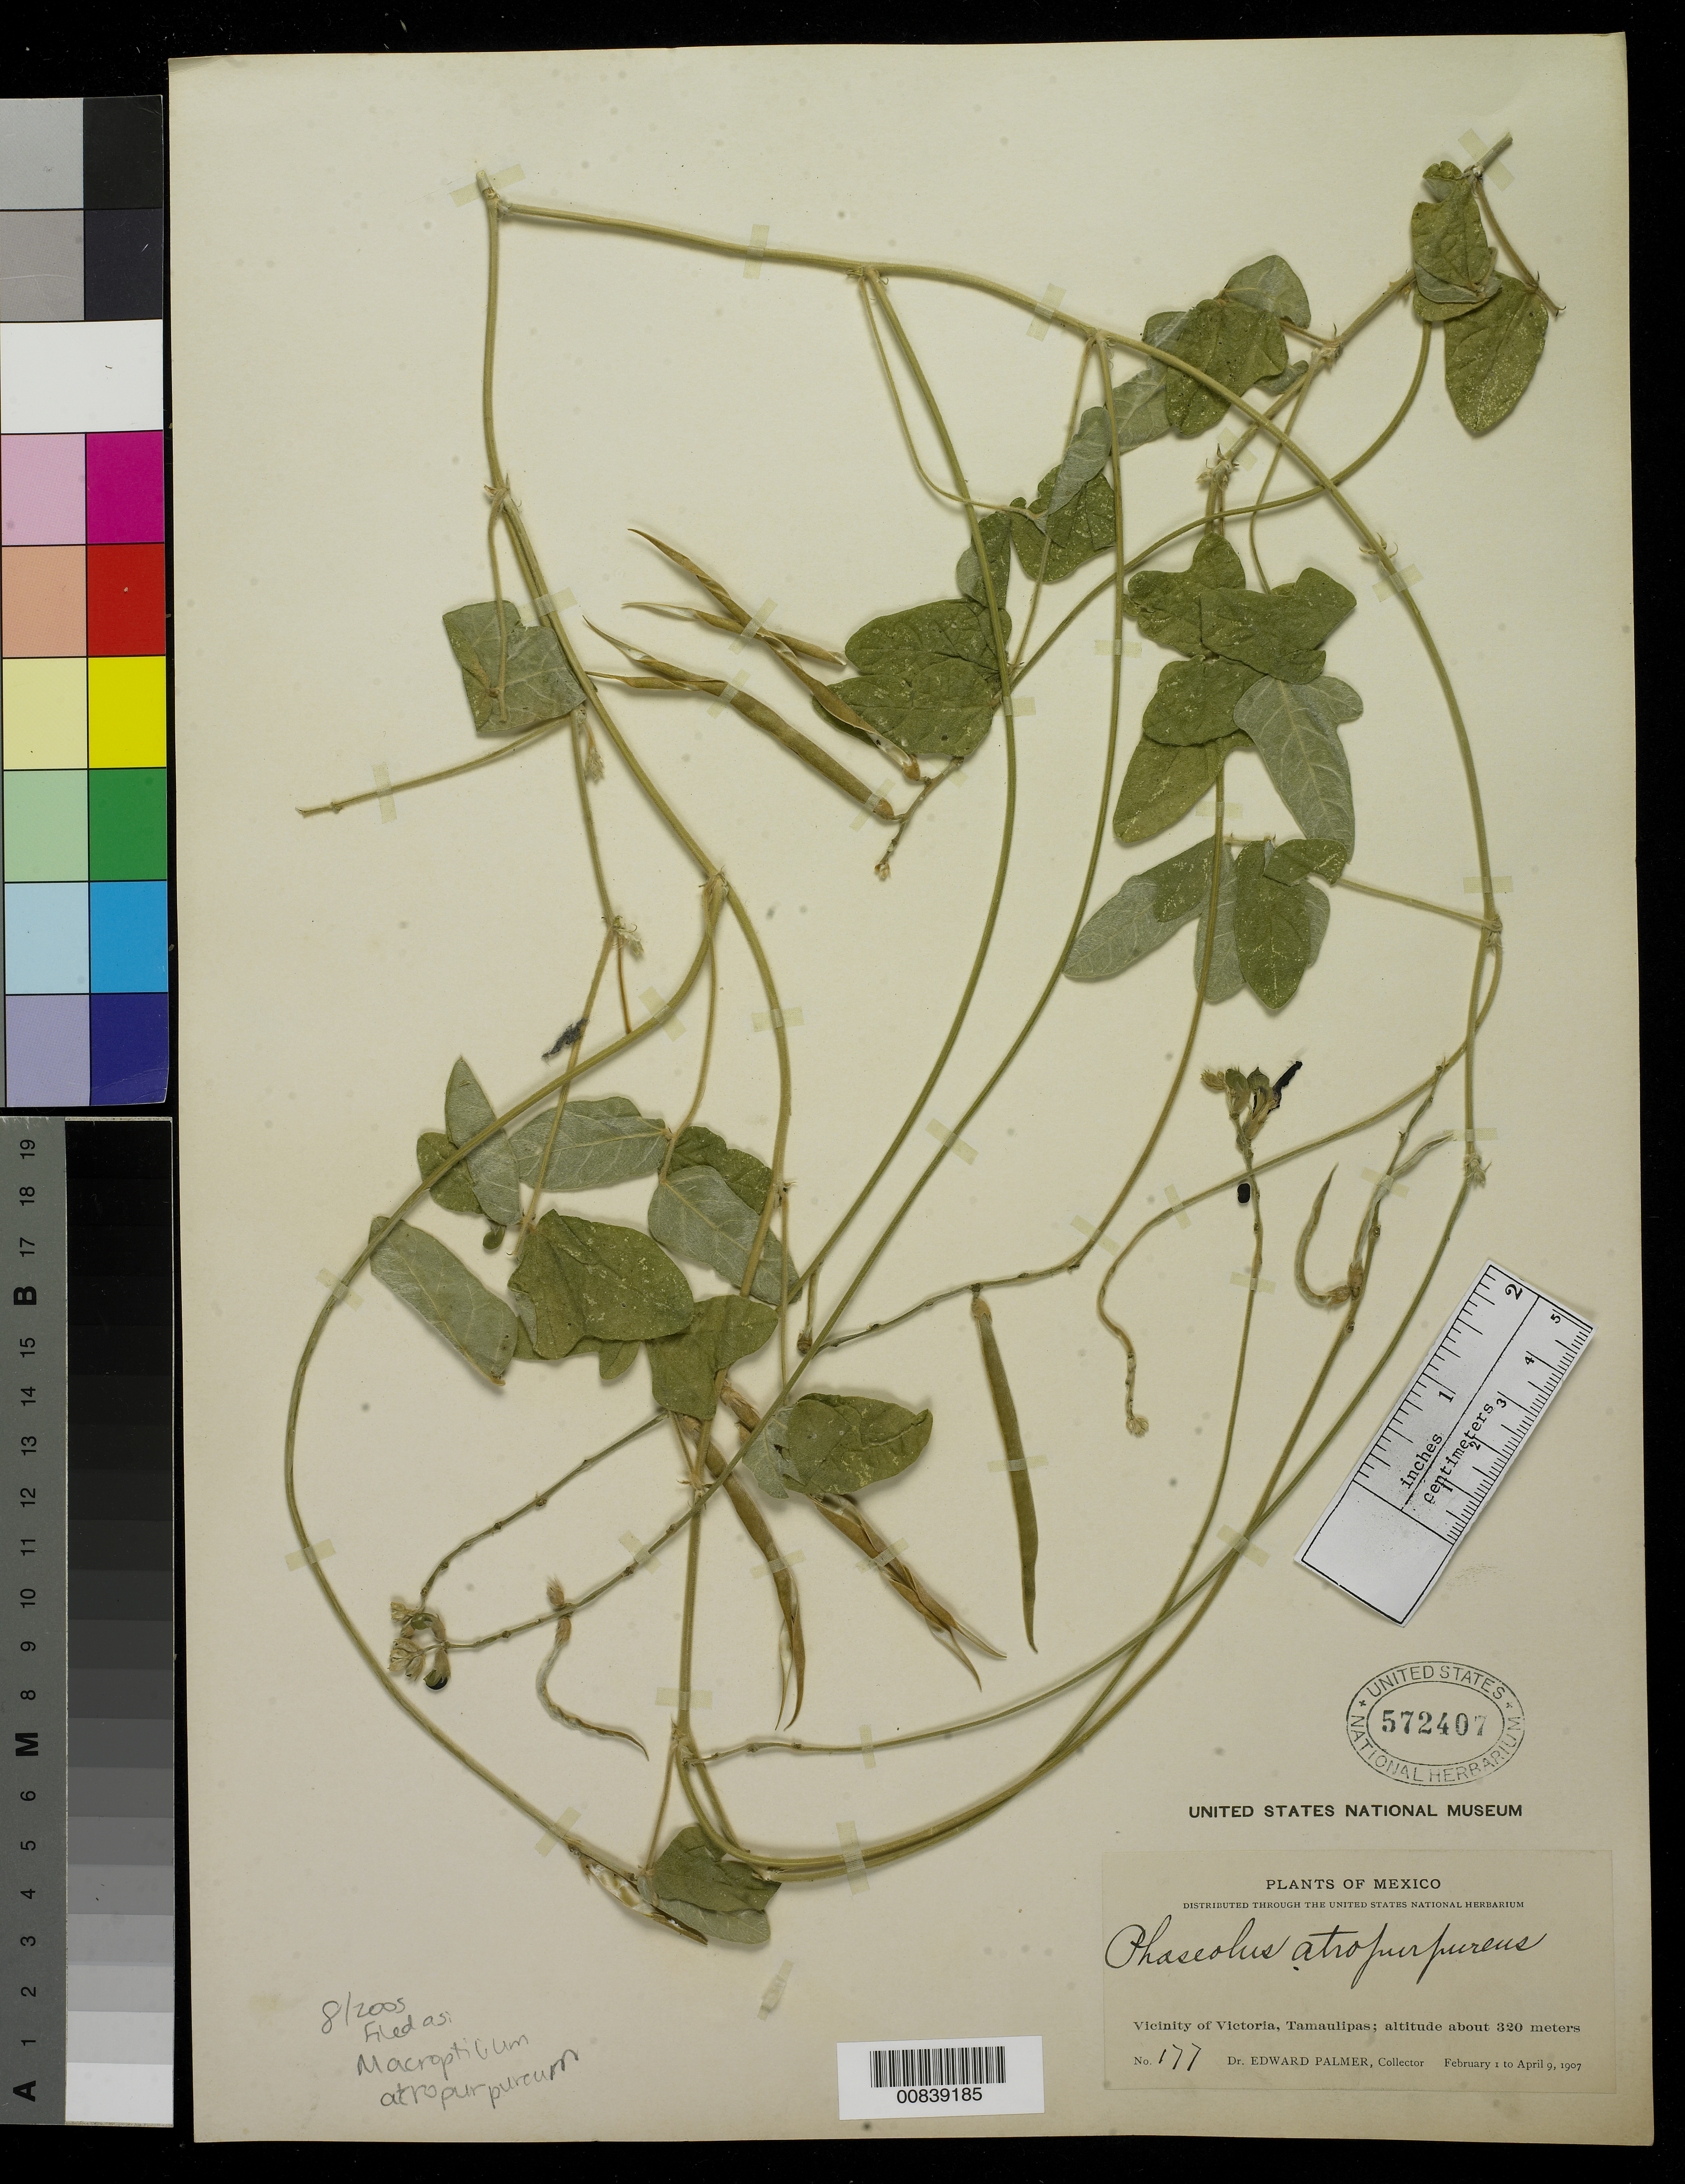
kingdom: Plantae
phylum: Tracheophyta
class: Magnoliopsida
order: Fabales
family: Fabaceae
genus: Macroptilium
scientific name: Macroptilium atropurpureum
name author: (DC.) Urb.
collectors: E. Palmer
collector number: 177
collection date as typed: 01 Feb 1907 to 09 Apr 1907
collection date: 1907-02-01/1907-04-09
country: Mexico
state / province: Tamaulipas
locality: Vicinity of Victoria.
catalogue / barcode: US 572407